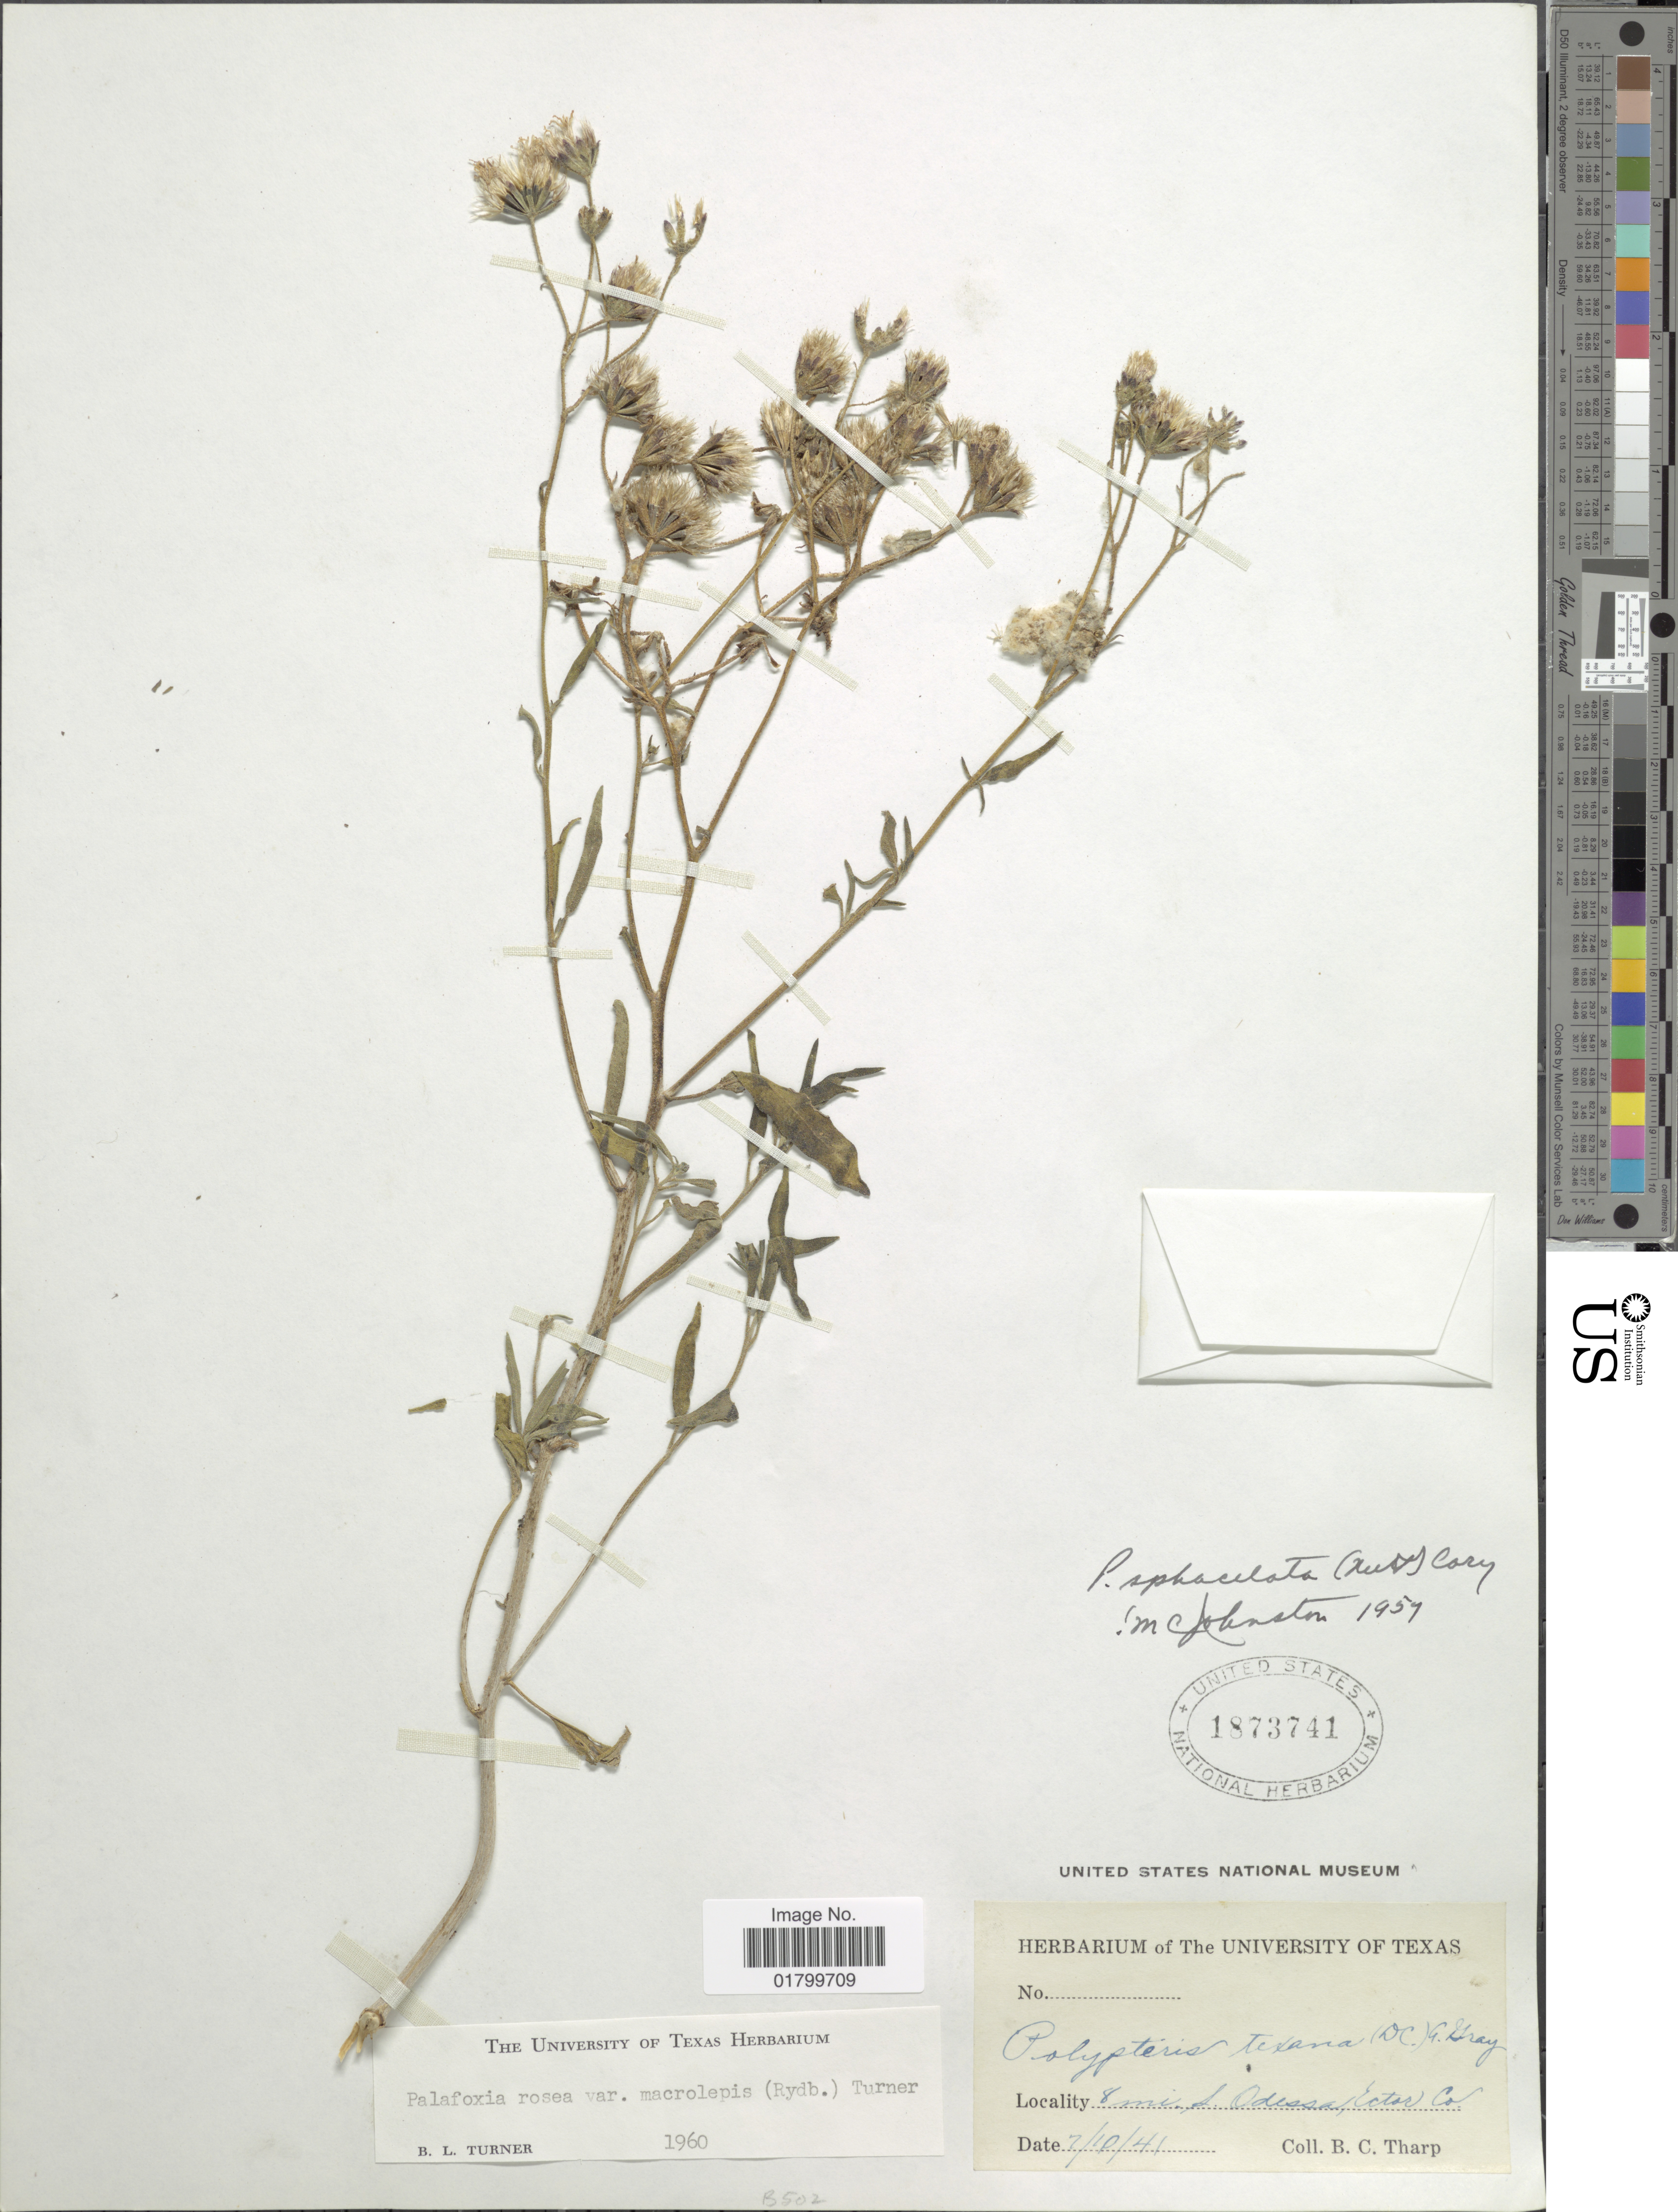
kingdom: Plantae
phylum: Tracheophyta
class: Magnoliopsida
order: Asterales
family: Asteraceae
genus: Palafoxia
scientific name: Palafoxia rosea var. macrolepis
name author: (Rydb.) B.L. Turner & M.I. Morris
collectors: B. C. Tharp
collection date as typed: Transcribed d/m/y: 10/7/41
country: United States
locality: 8 mi. of Odessa, Ector Co.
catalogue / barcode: US 1873741